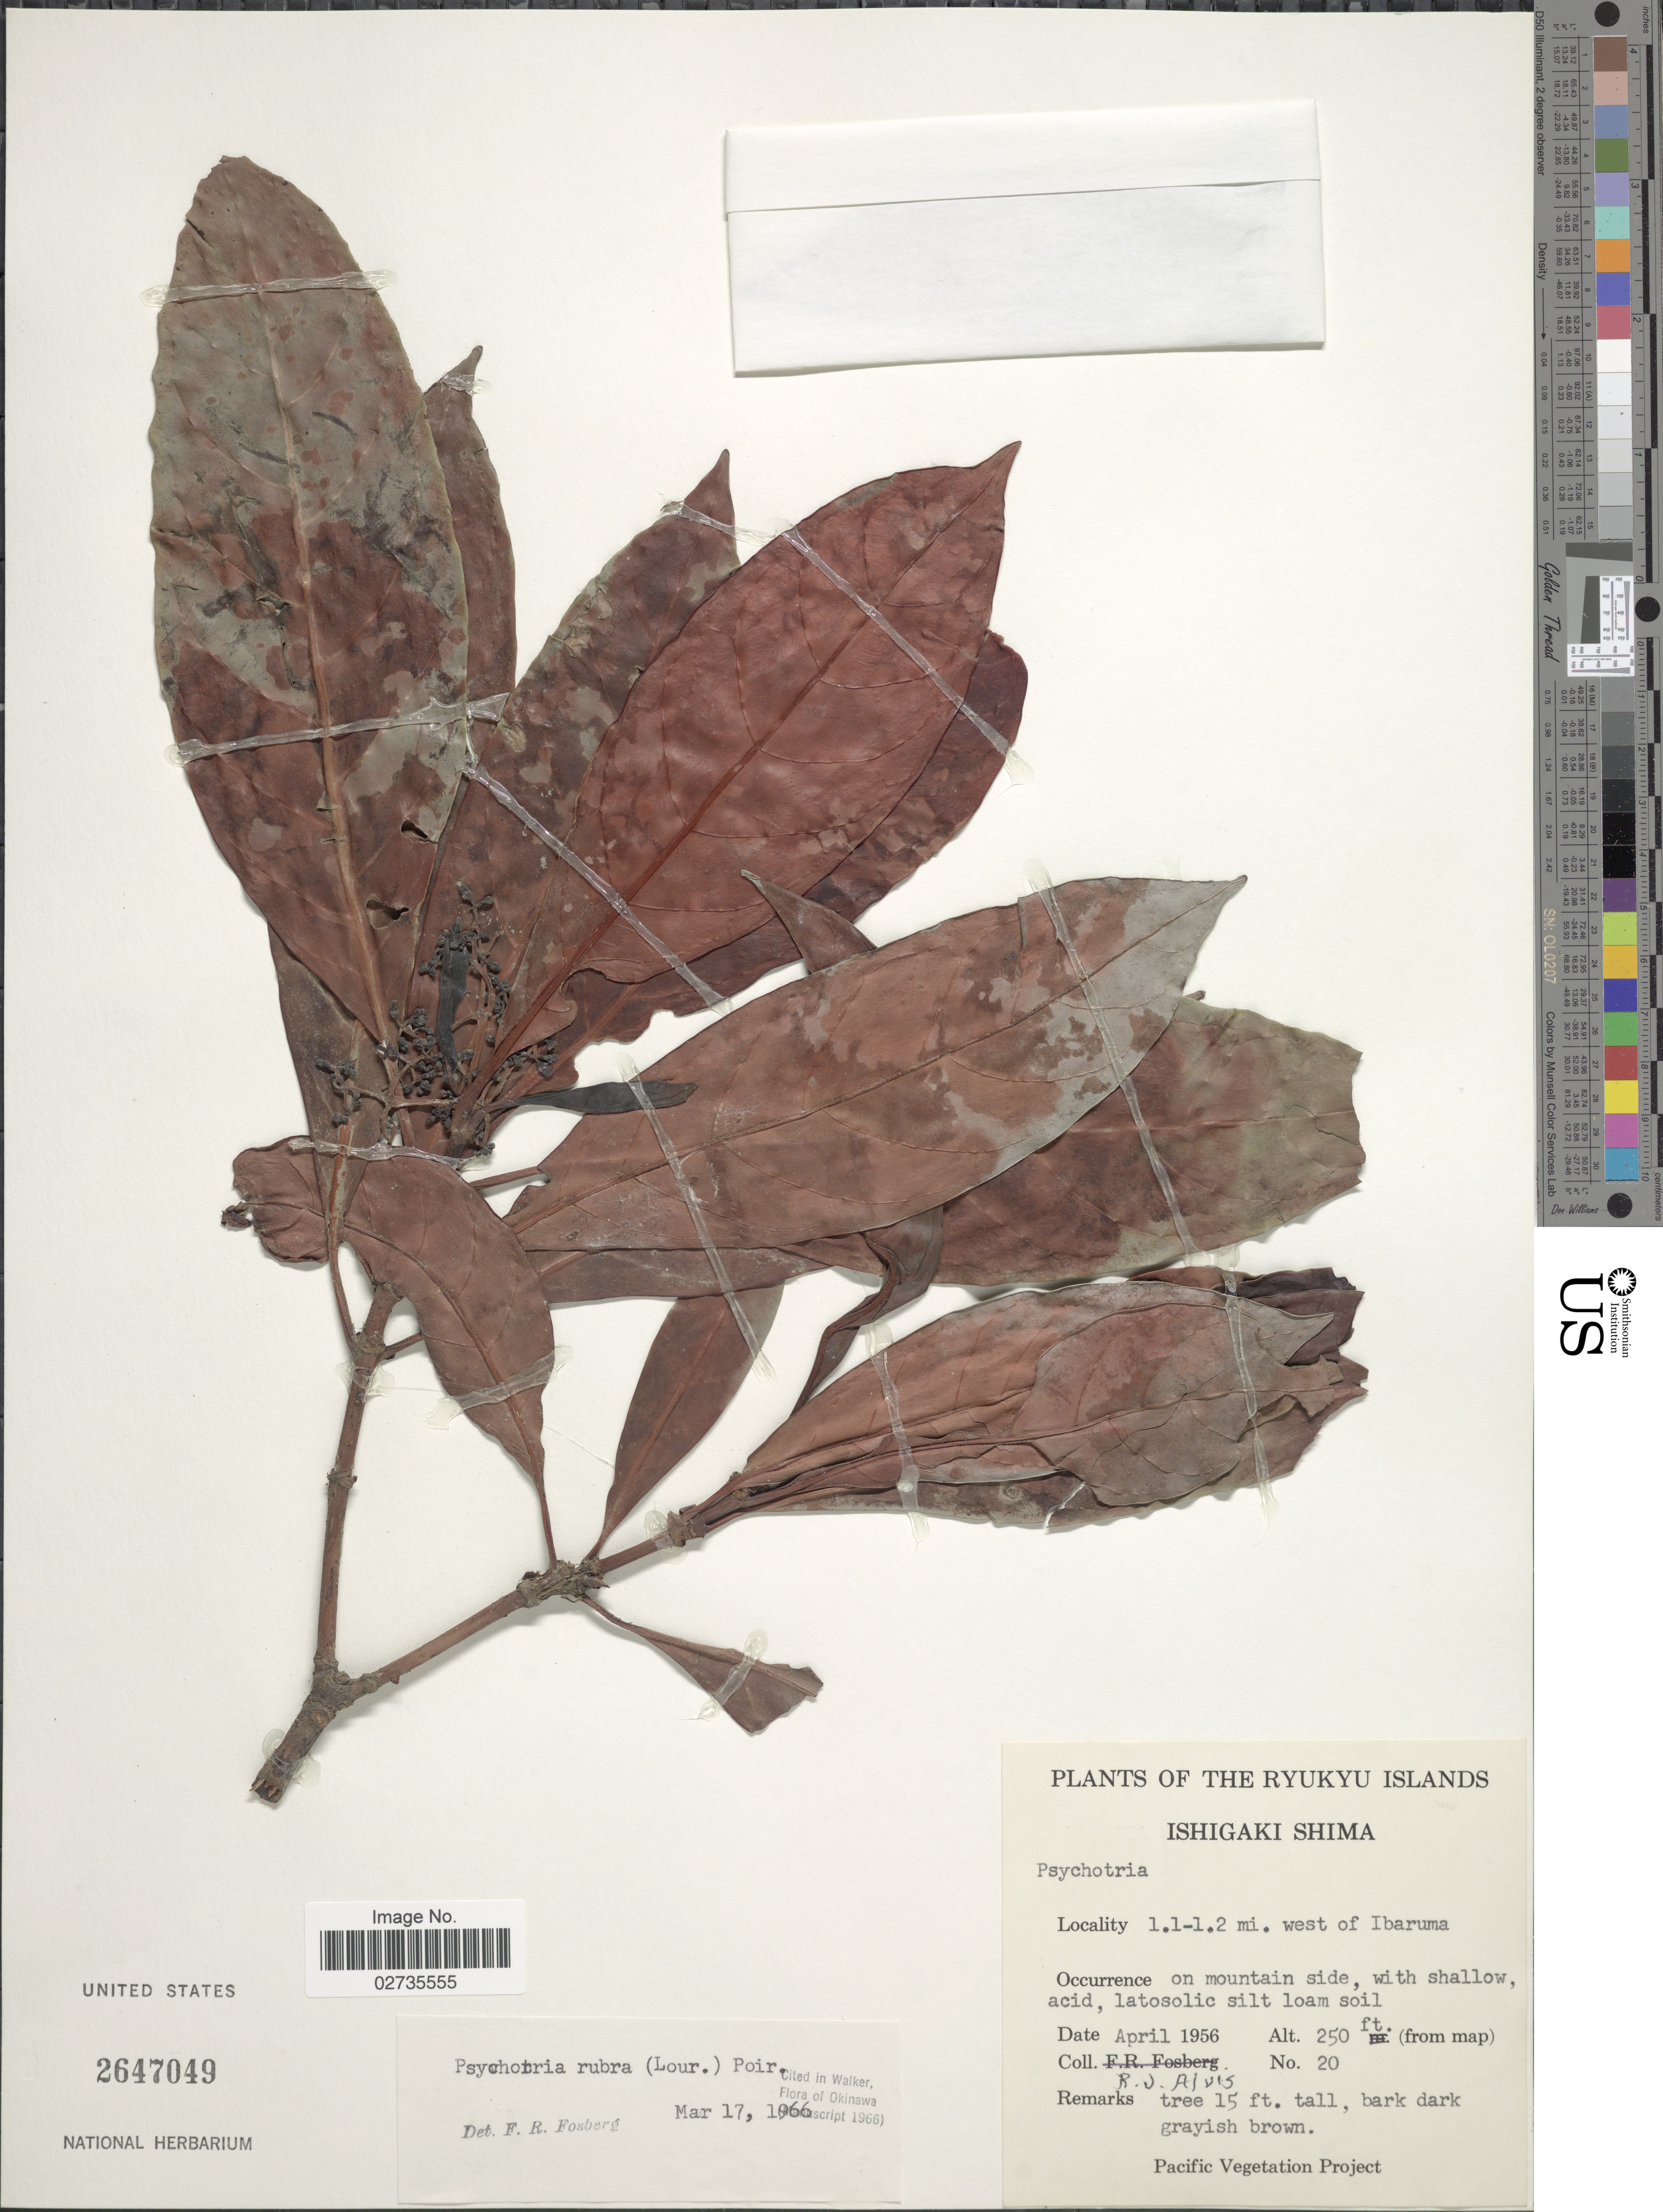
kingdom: Plantae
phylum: Tracheophyta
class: Magnoliopsida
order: Gentianales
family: Rubiaceae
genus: Psychotria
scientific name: Psychotria rubra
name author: (Lour.) Poir.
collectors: R. Alvis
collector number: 20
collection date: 1956-04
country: Japan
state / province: Okinawa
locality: Ryukyu Islands. Ishigaki Shima. 1.1-1.2 mi. west of Ibaruma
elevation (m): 76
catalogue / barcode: US 2647049